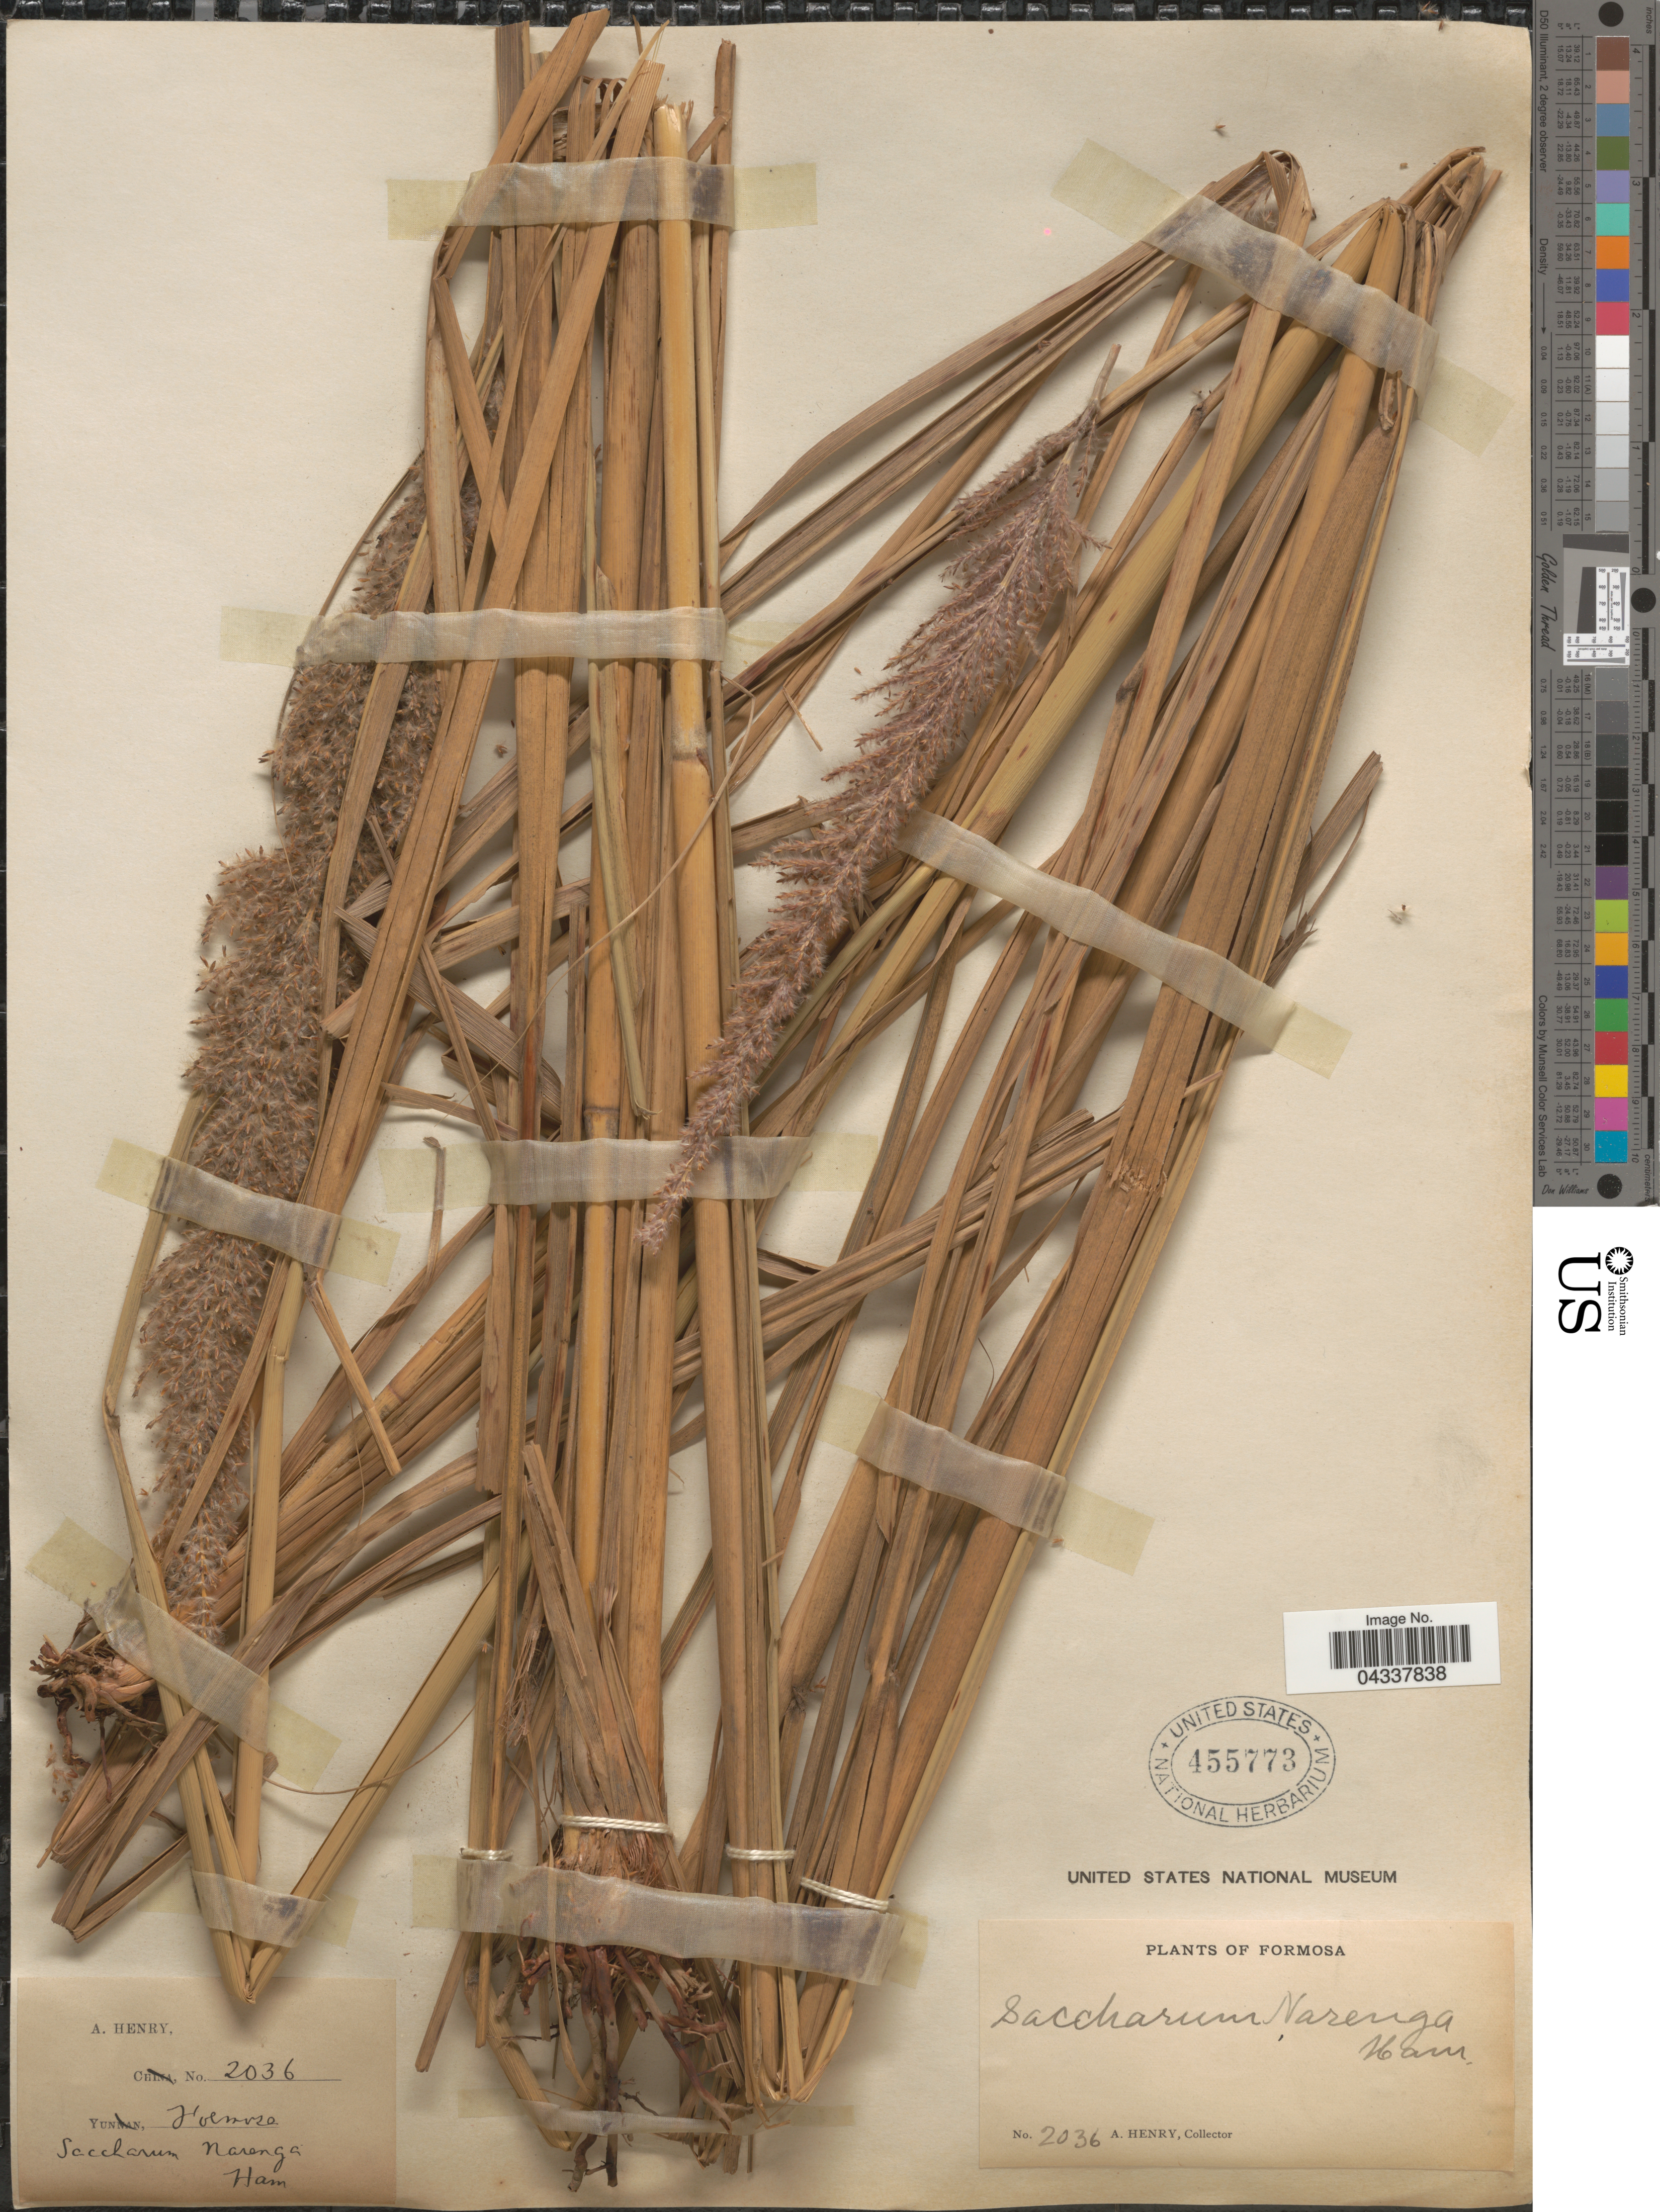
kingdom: Plantae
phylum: Tracheophyta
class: Liliopsida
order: Poales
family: Poaceae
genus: Narenga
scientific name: Narenga porphyrocoma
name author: (Hance) Bor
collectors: A. Henry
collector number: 2036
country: Taiwan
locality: Formosa.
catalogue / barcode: US 455773